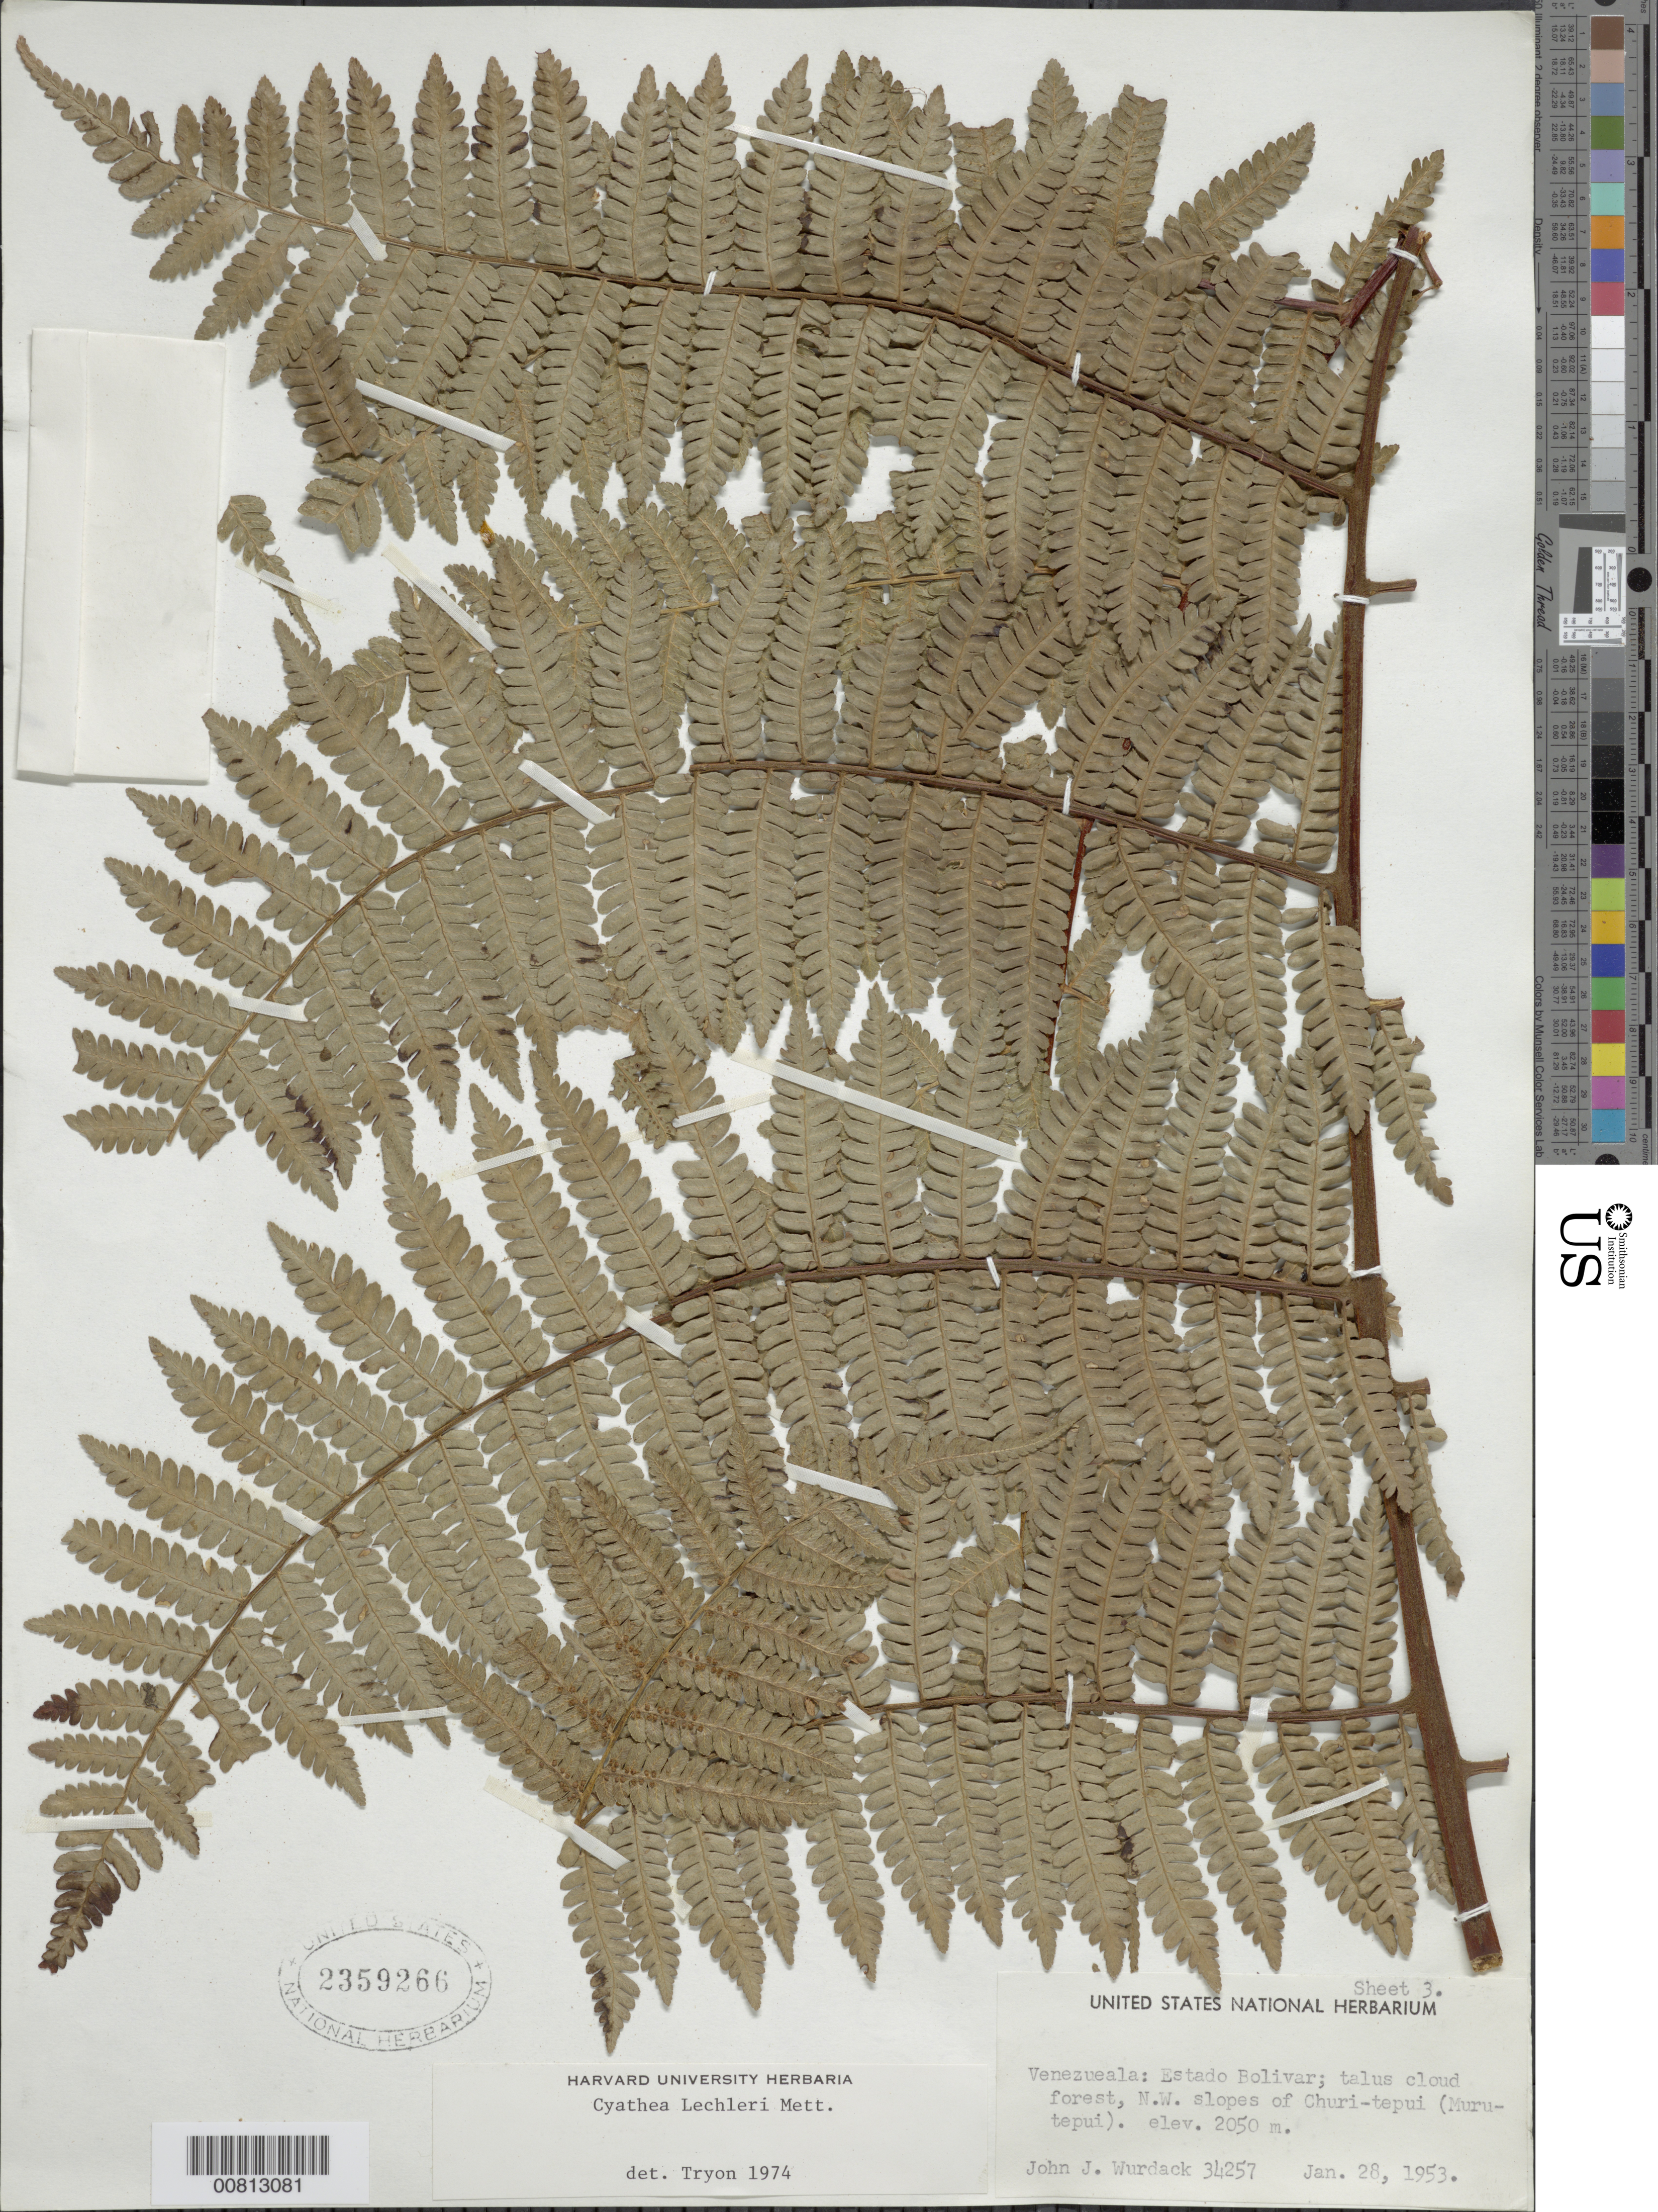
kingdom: Plantae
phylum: Tracheophyta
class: Polypodiopsida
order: Cyatheales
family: Cyatheaceae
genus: Cyathea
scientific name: Cyathea lechleri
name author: Mett.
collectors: J. J. Wurdack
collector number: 34257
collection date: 1953-01-28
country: Venezuela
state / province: Bolivar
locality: Talus cloud forest, northwest slopes of Churi-tepuí (Muru-tepuí)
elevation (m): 2050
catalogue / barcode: US 2359266